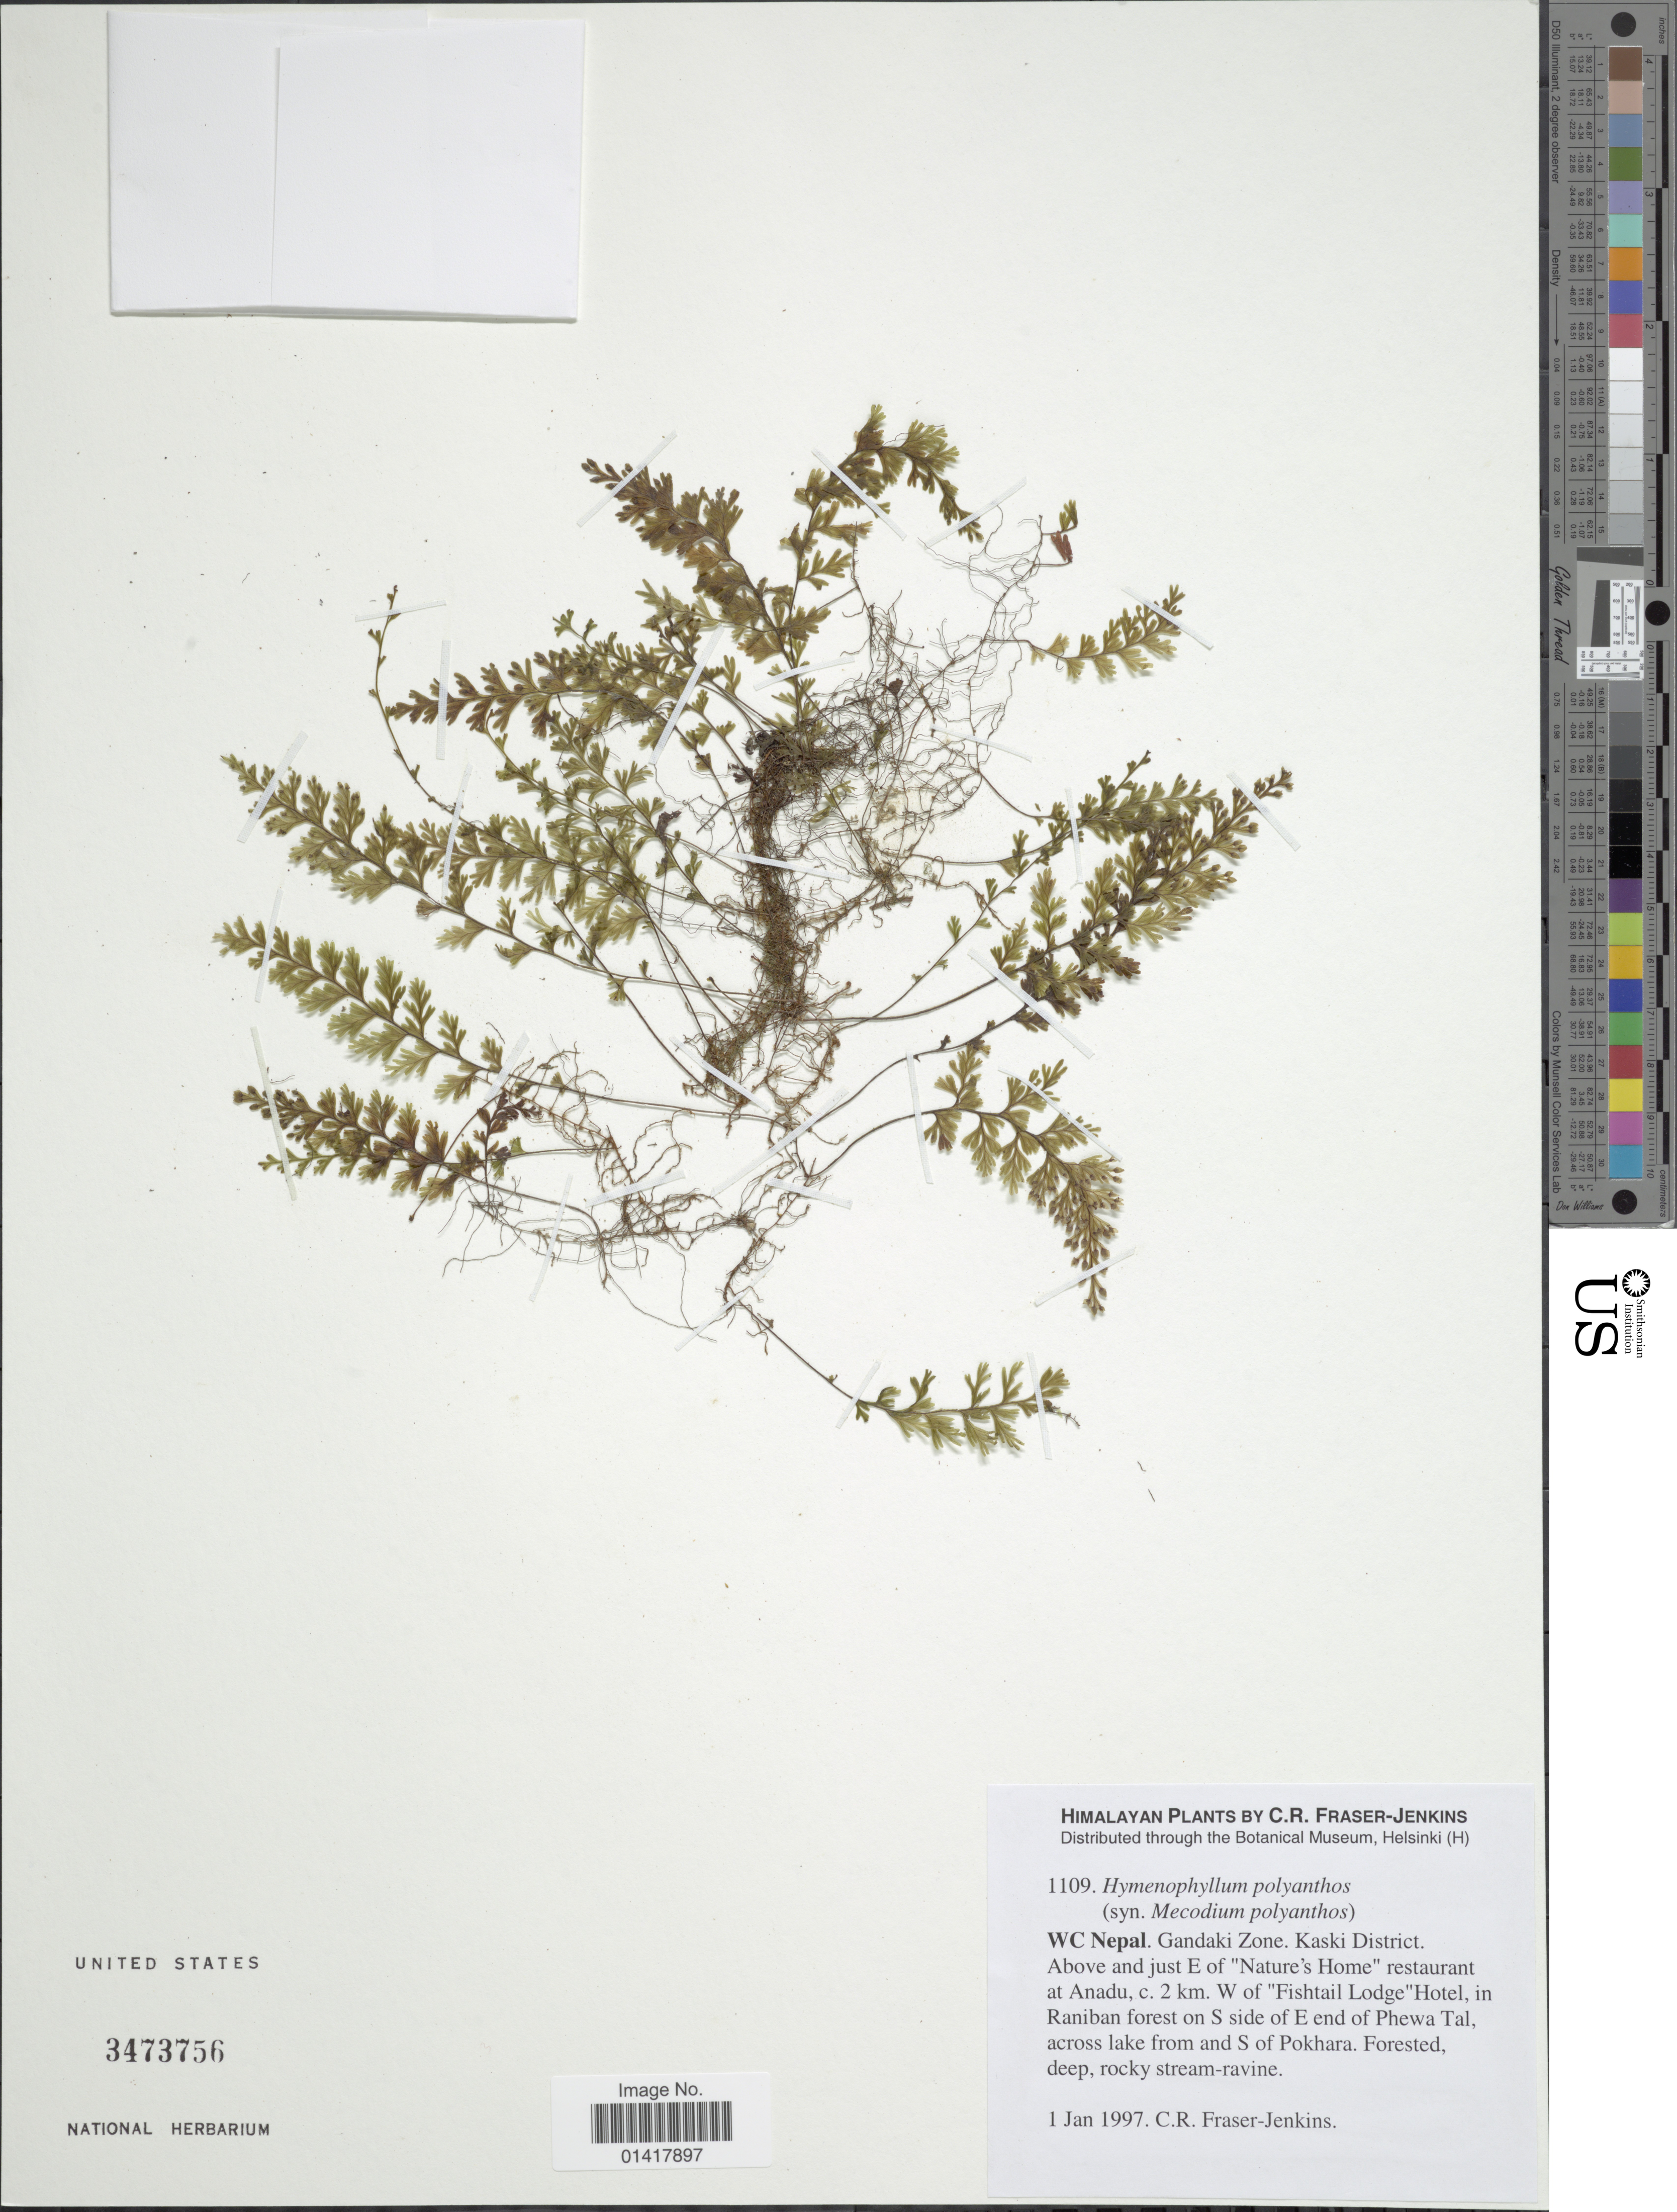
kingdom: Plantae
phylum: Tracheophyta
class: Polypodiopsida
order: Hymenophyllales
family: Hymenophyllaceae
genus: Hymenophyllum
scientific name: Hymenophyllum polyanthos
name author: (Sw.) Sw.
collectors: C. R. Fraser-Jenkins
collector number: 1109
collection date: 1997-01-01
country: Nepal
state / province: Gandaki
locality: Gandaki Zone. Kaski District. Above and just E of Nature's Home, restaurant at Anaduc, 2 km W. of Fishtail Lodge Hotel, in Raniban forest on S side of E end of Phewa Tal, across lake from and S of Pokhara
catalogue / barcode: US 3473756